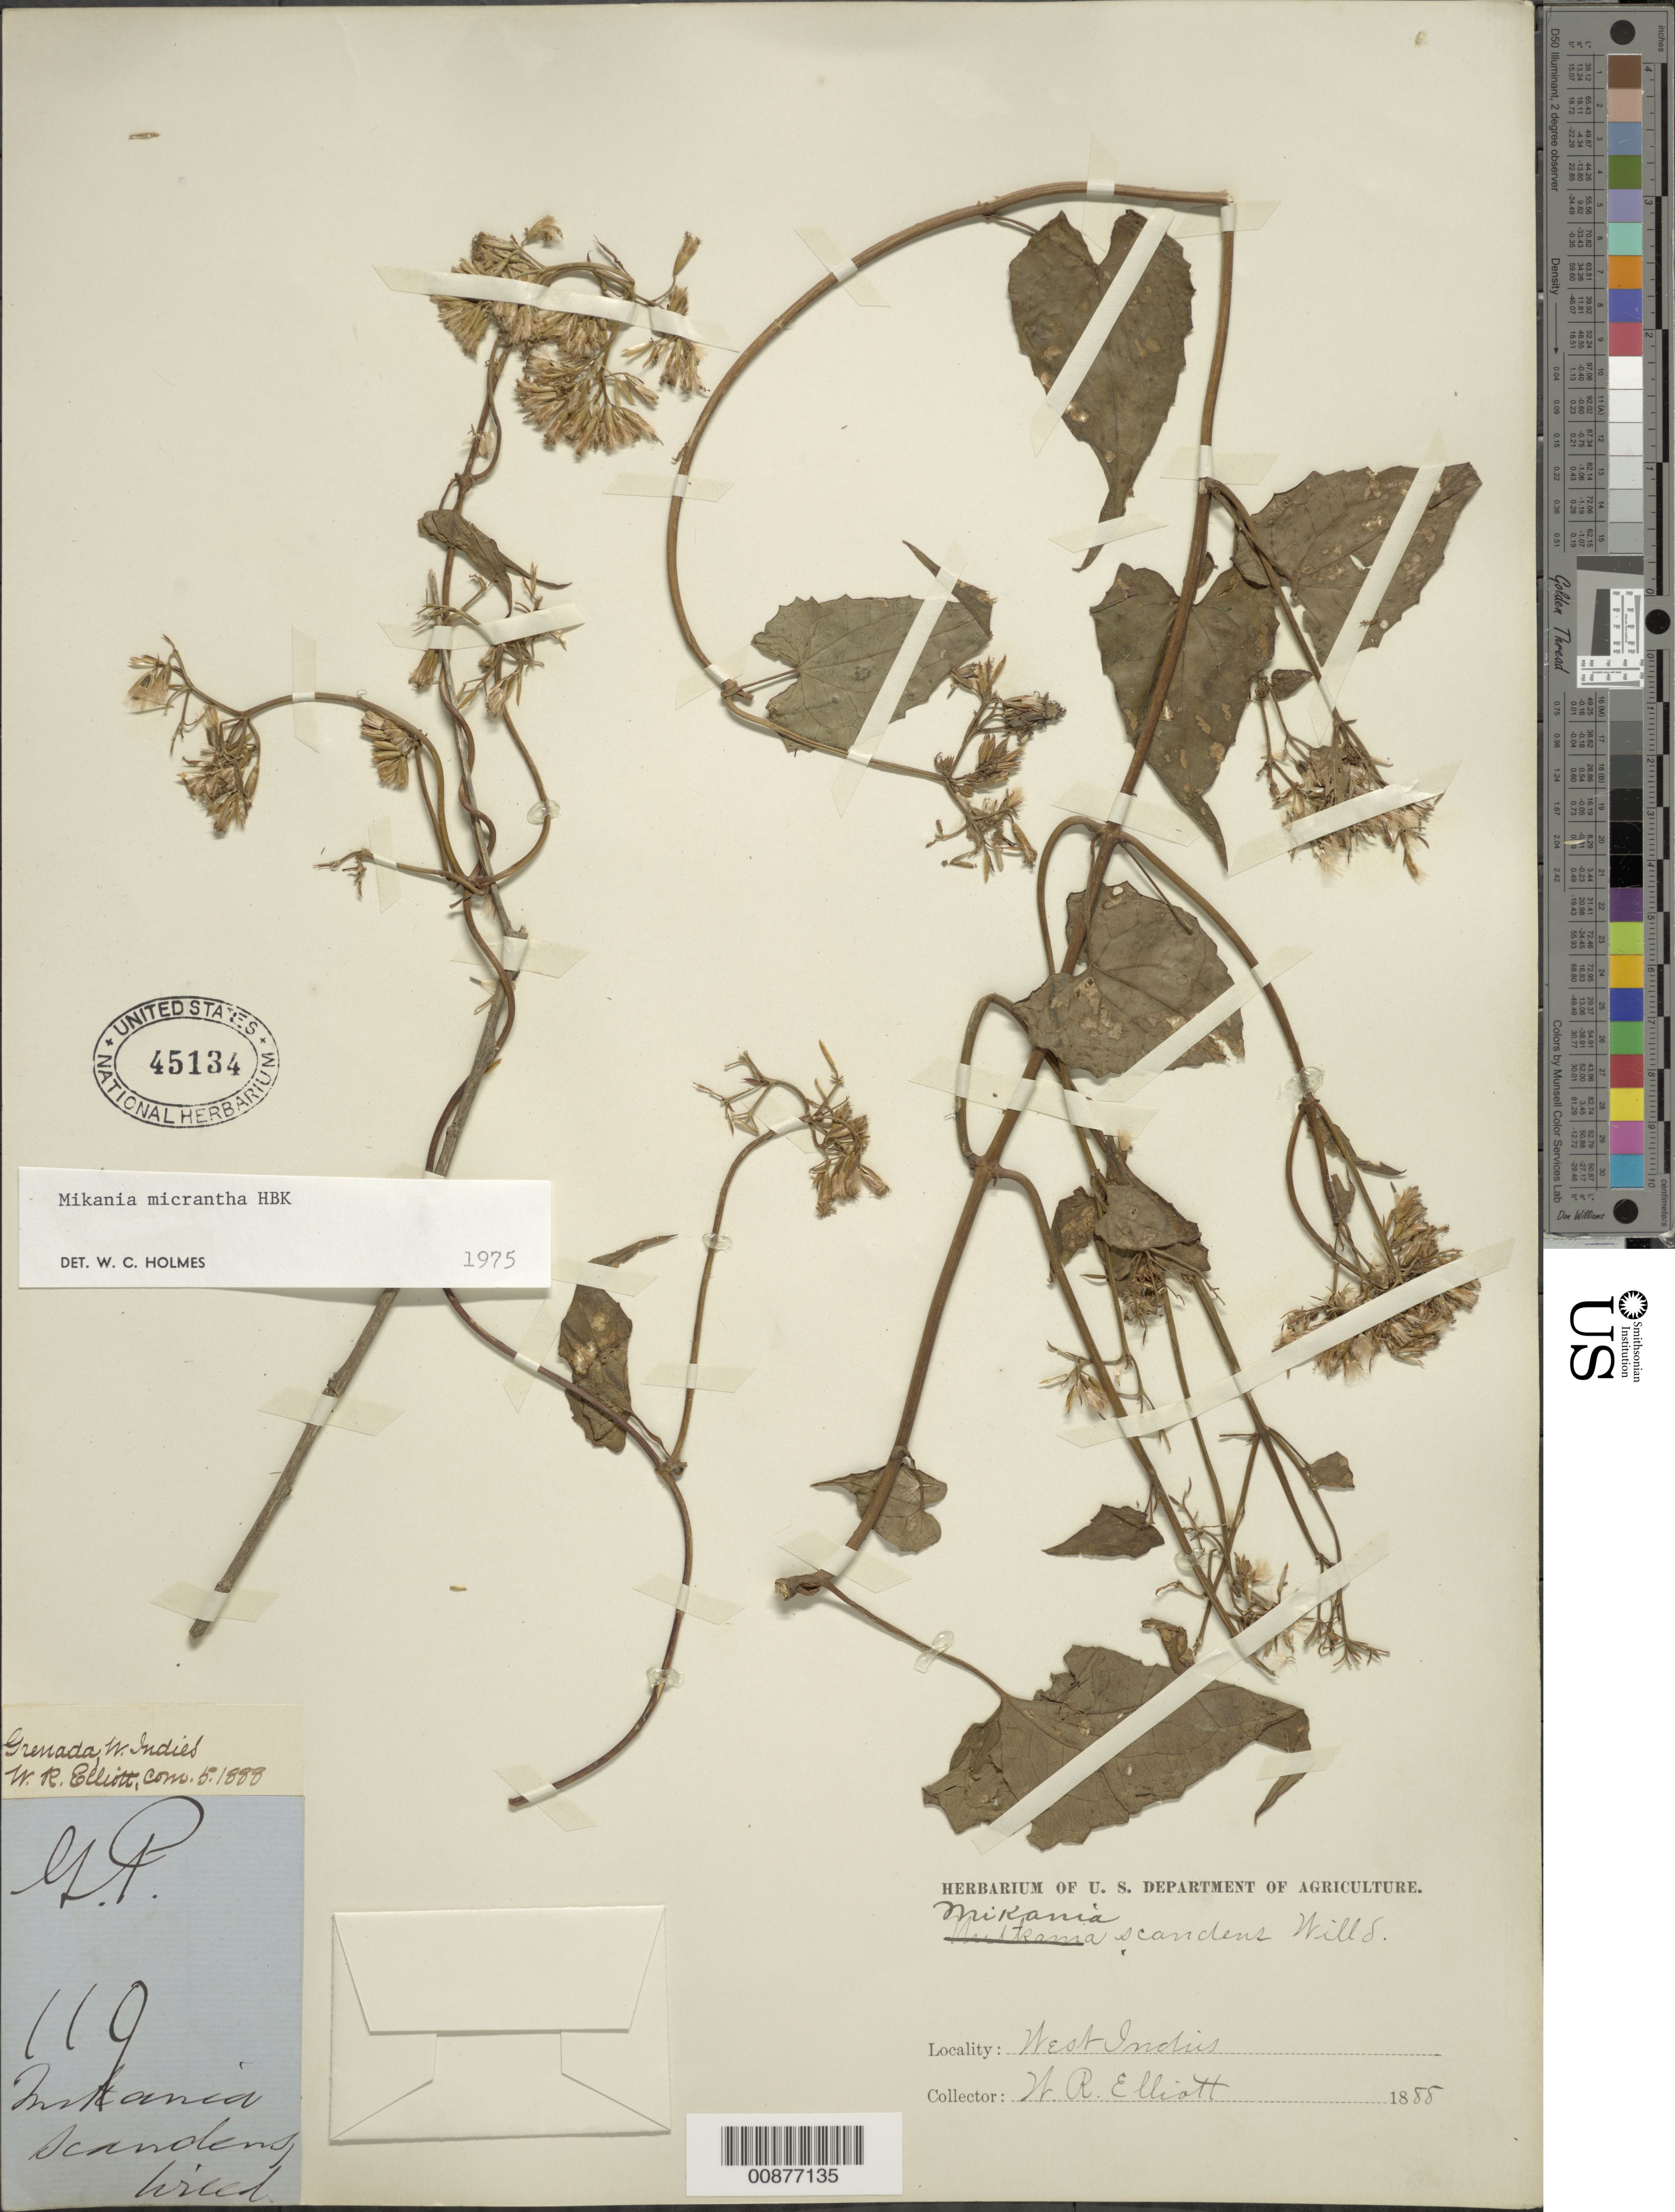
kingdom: Plantae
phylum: Tracheophyta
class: Magnoliopsida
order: Asterales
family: Asteraceae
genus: Mikania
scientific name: Mikania micrantha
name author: Kunth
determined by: Holmes, Walter C., (BAYLU), Baylor University (UNITED STATES)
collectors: W. Elliott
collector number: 119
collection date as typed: May 1888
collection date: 1888-05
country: Grenada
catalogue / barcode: US 45134